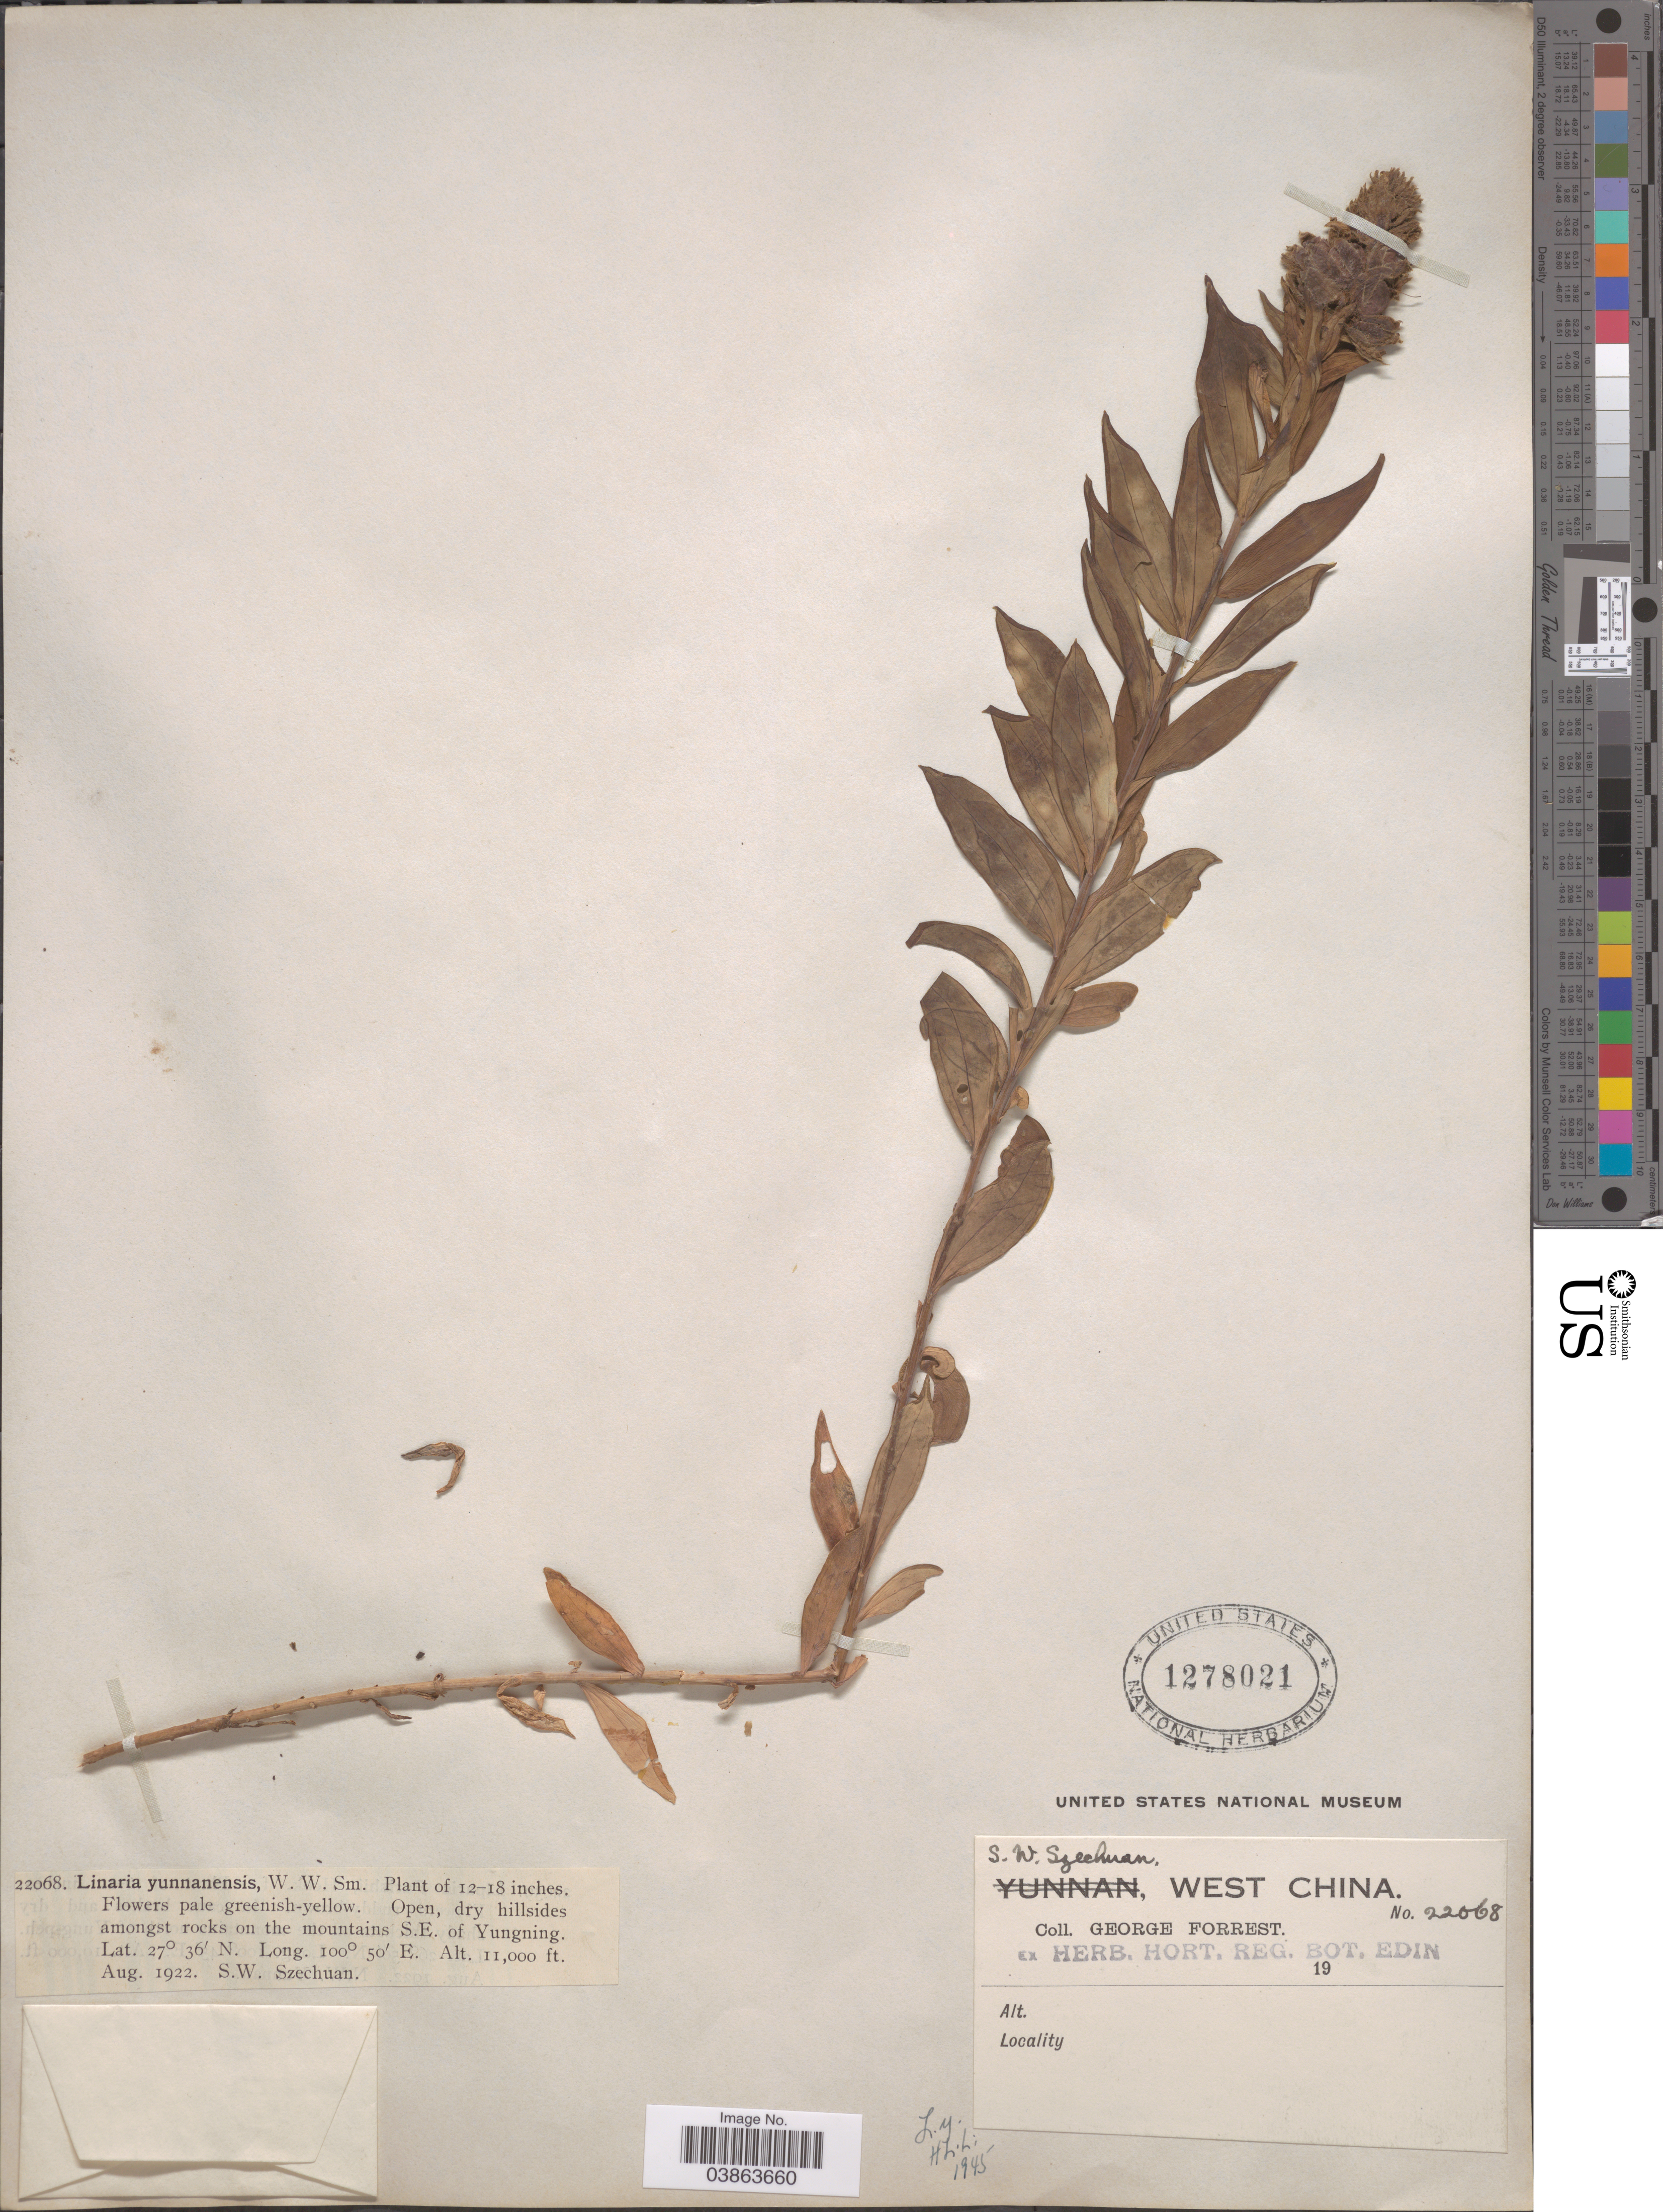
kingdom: Plantae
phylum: Tracheophyta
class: Magnoliopsida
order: Lamiales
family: Plantaginaceae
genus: Linaria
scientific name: Linaria yunnanensis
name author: W.W. Sm.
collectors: G. Forrest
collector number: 22068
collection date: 1922-08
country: China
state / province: Sichuan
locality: On the mountains S.E. of Yungning. S.W. Szechuan, West China.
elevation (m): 3353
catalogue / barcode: US 1278021